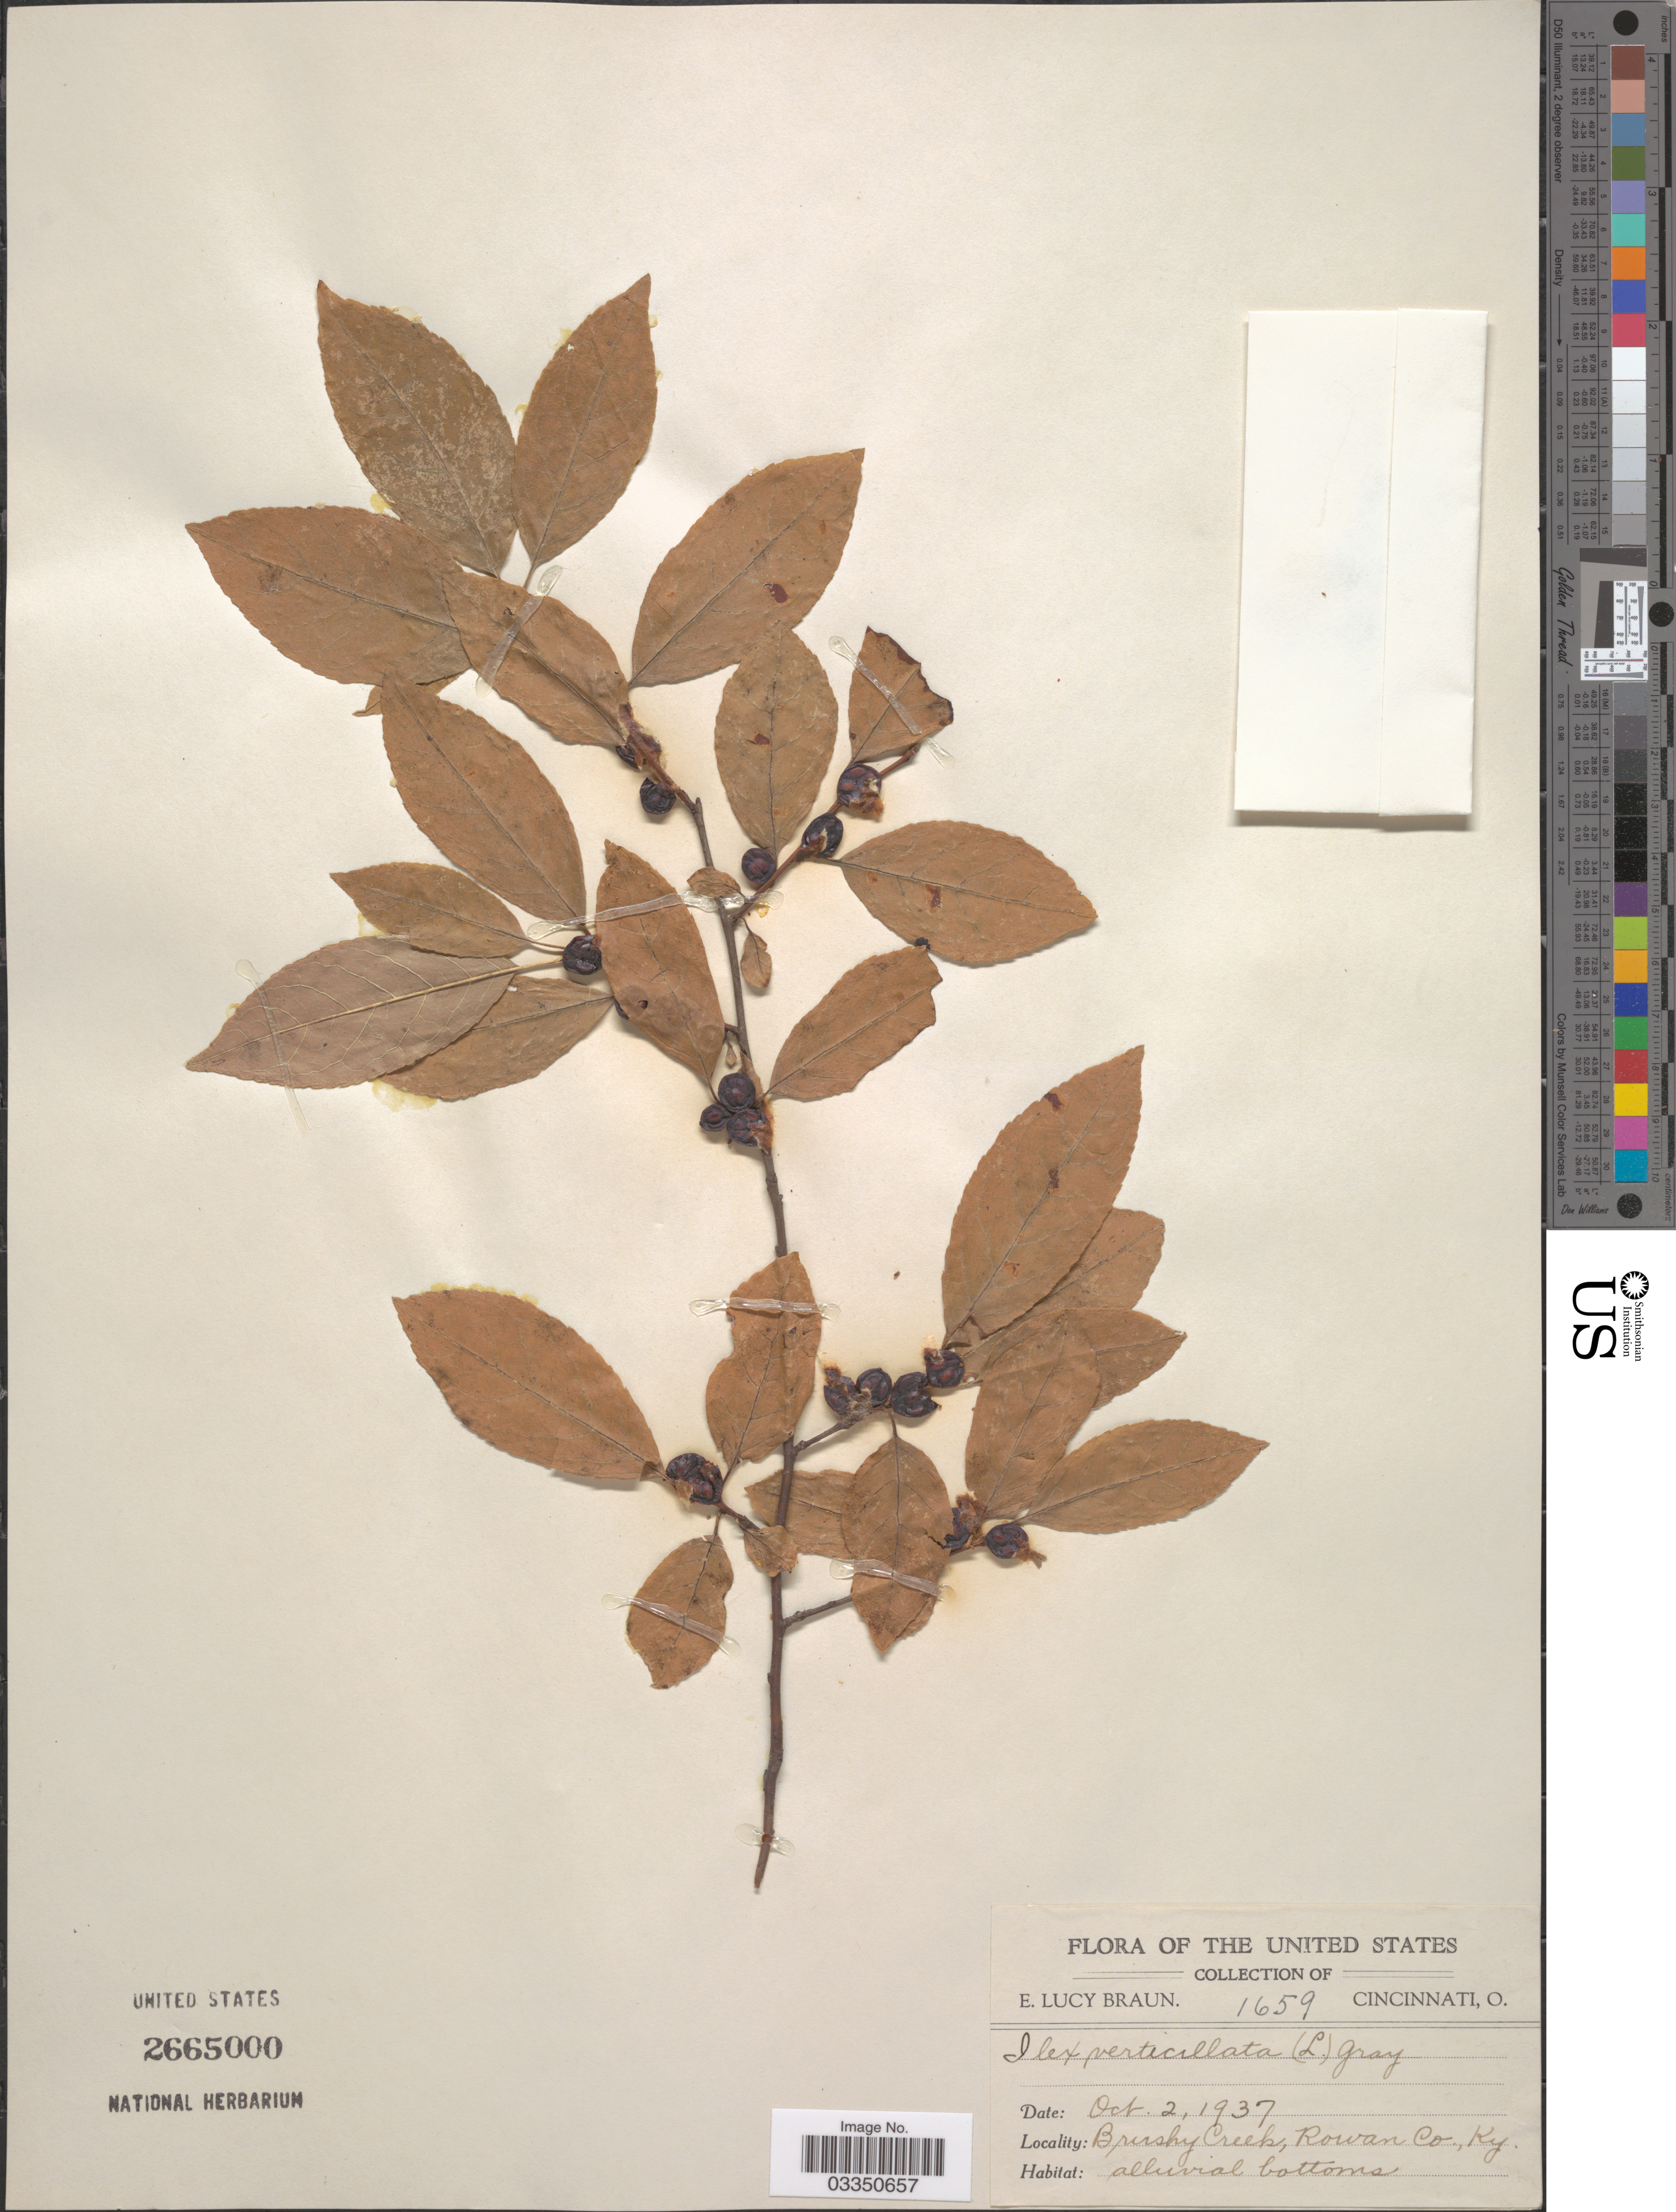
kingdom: Plantae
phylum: Tracheophyta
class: Magnoliopsida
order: Aquifoliales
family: Aquifoliaceae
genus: Ilex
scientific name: Ilex verticillata var. padifolia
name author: (Willd.) Torr. & A. Gray ex S. Watson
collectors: E. L. Braun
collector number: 1659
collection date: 1937-10-02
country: United States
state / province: Kentucky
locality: Brushy Creek, Rowan Co.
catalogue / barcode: US 2665000